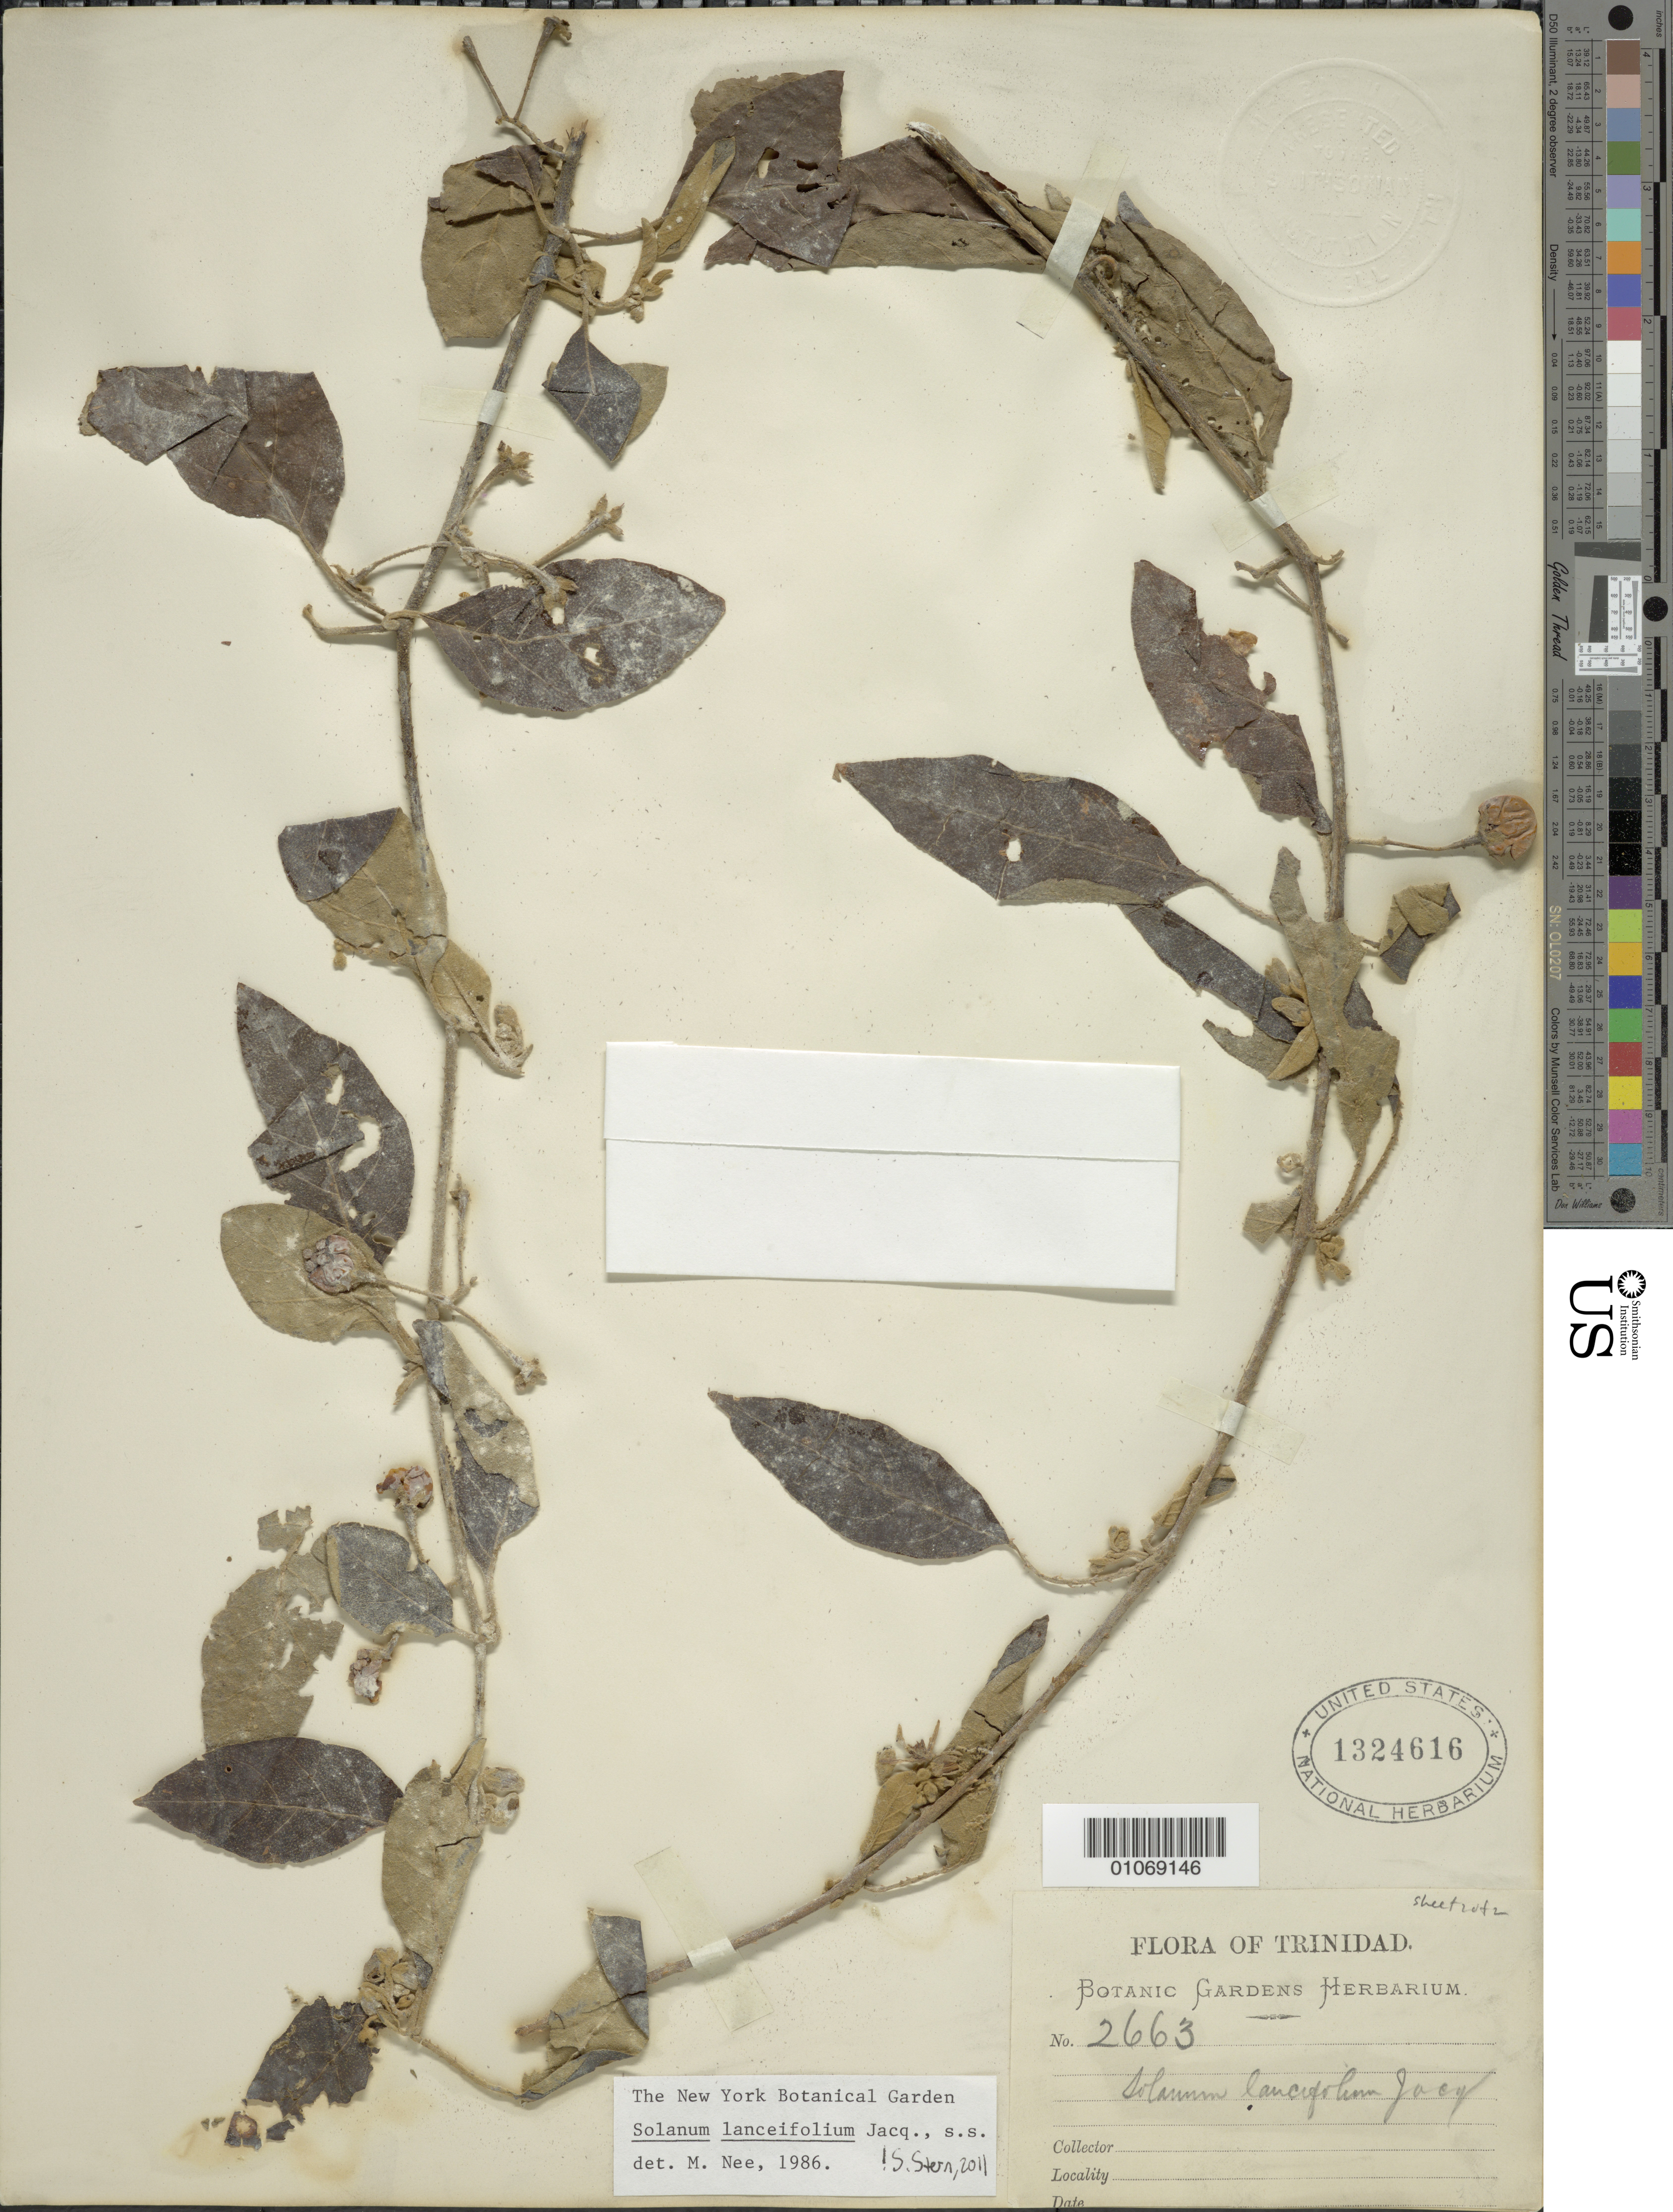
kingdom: Plantae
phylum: Tracheophyta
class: Magnoliopsida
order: Solanales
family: Solanaceae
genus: Solanum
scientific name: Solanum lanceifolium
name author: Jacq.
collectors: Botanic Gardens Herbarium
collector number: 2663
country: Trinidad and Tobago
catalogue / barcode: US 1324616